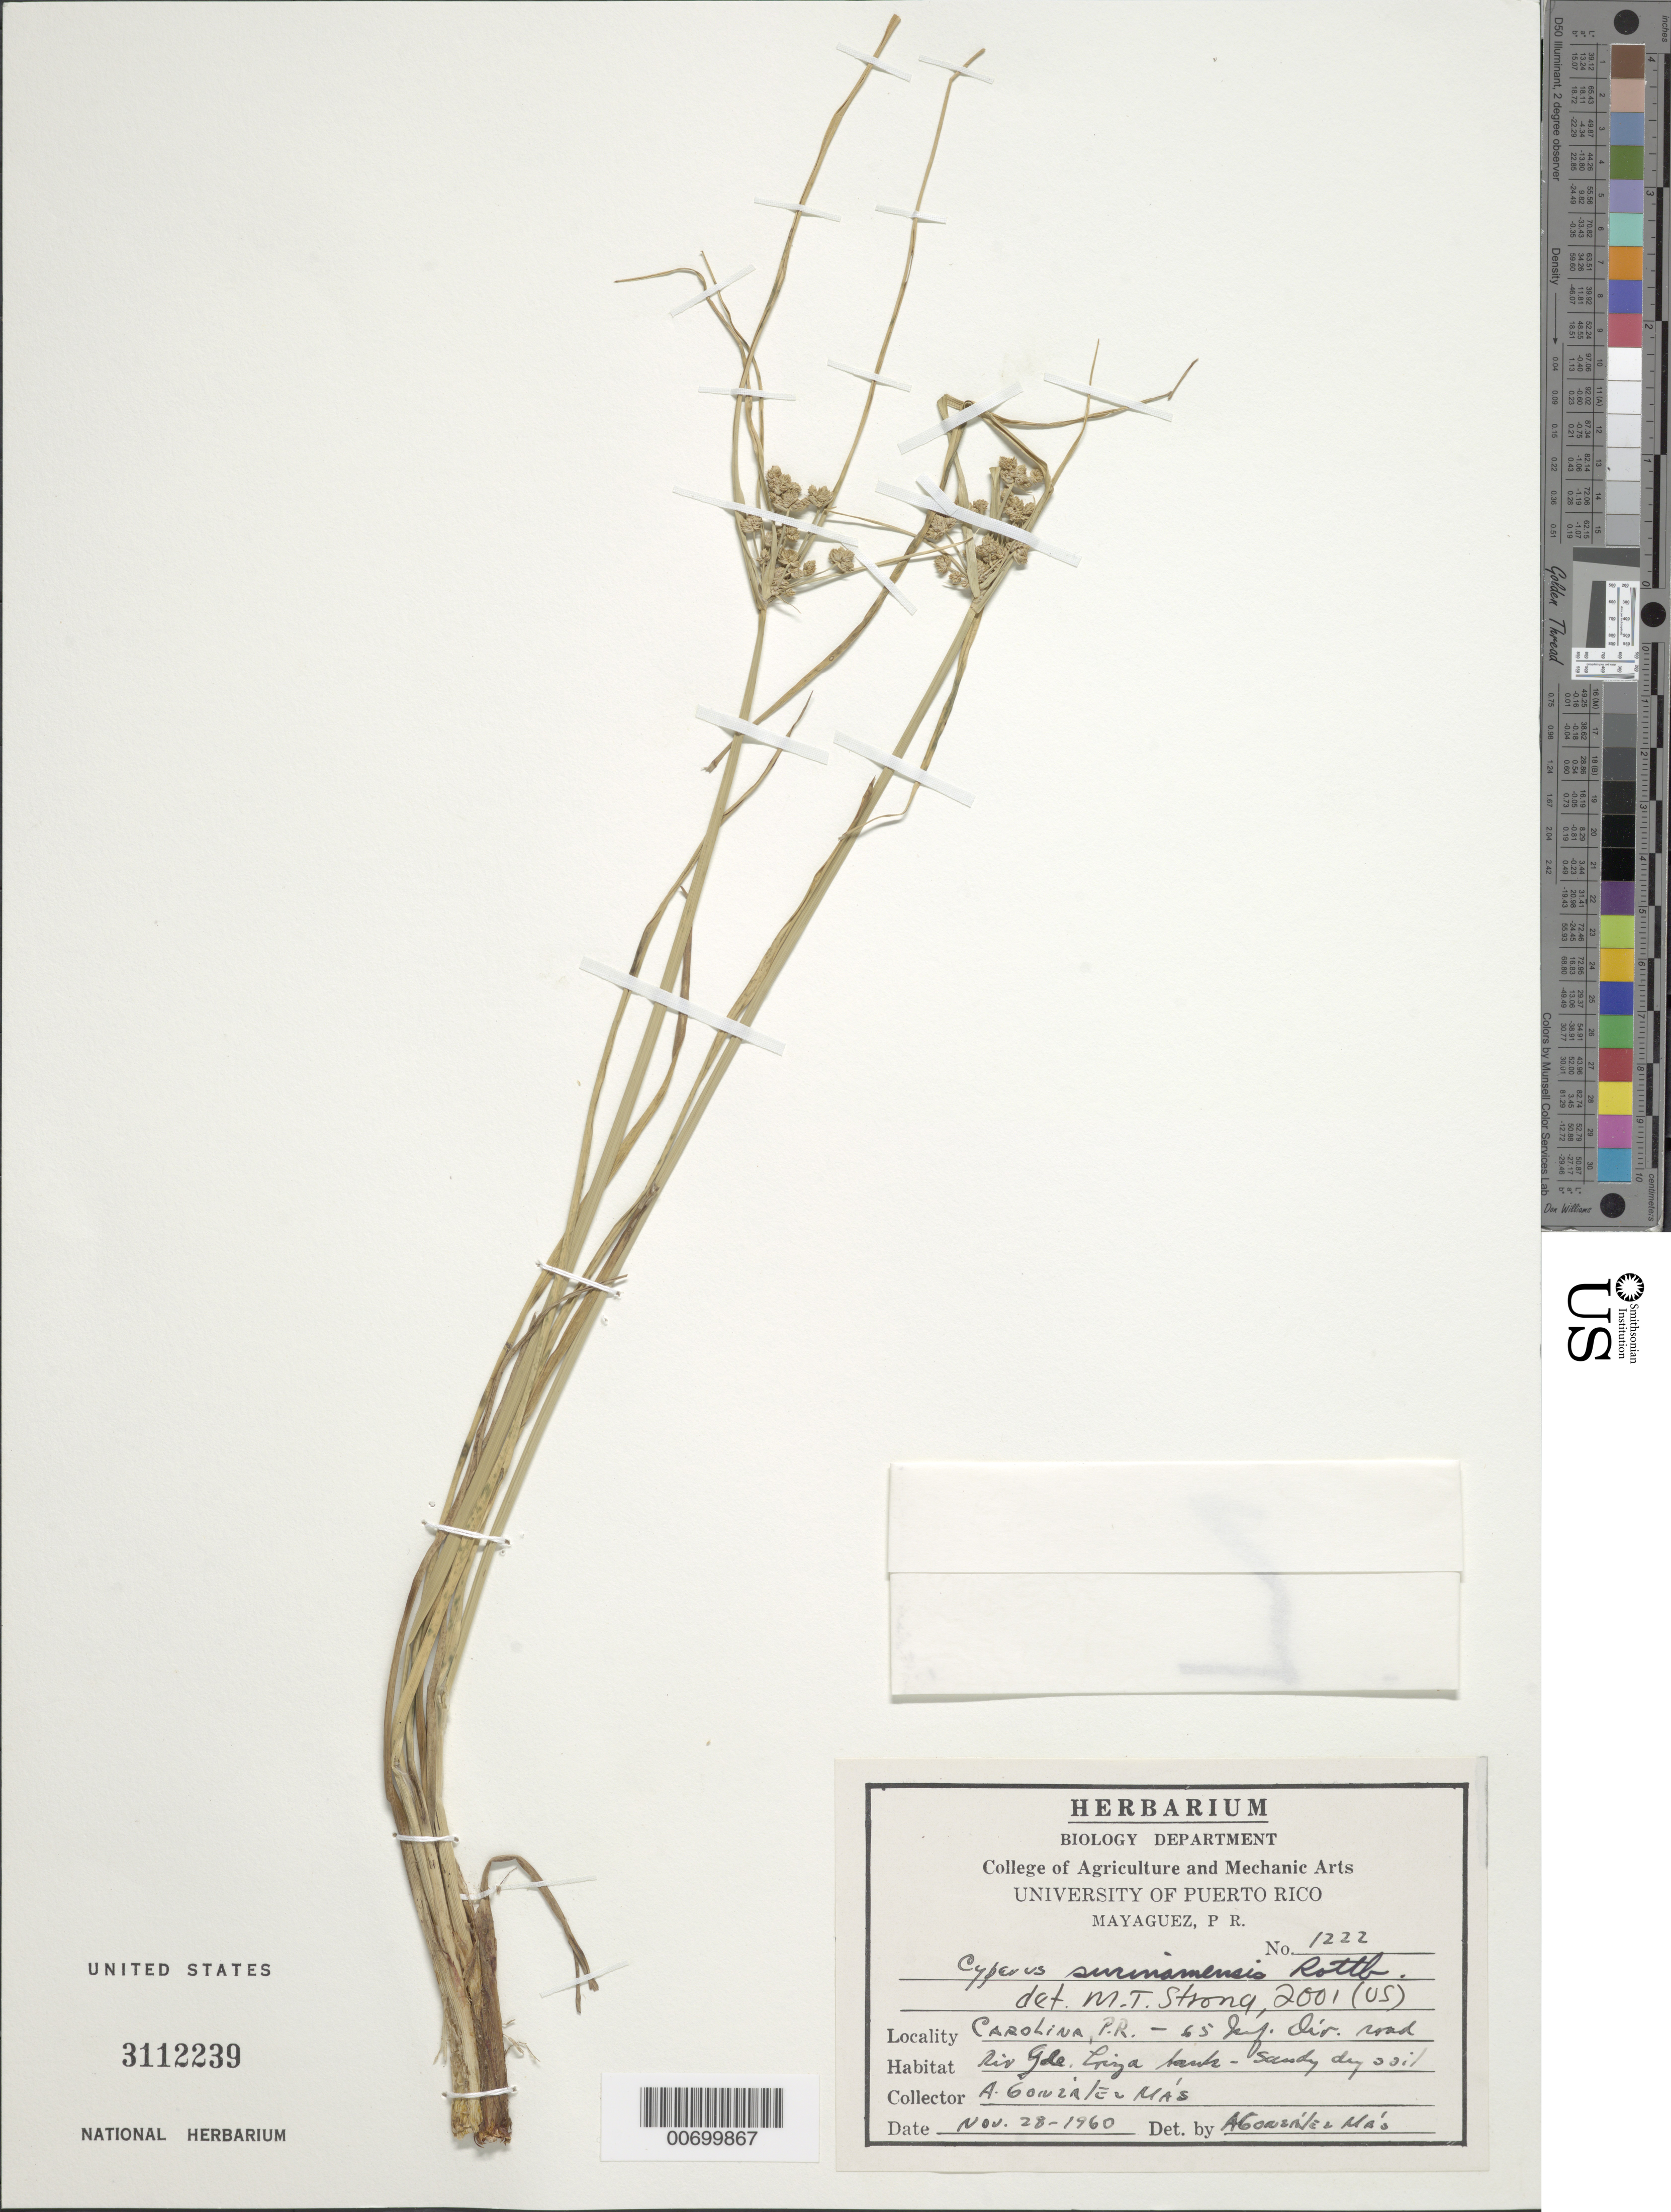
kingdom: Plantae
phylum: Tracheophyta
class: Liliopsida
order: Poales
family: Cyperaceae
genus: Cyperus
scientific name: Cyperus surinamensis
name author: Rottb.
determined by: Strong, M. T., (US), Smithsonian Institution - National Museum of Natural History (UNITED STATES)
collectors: A. González Más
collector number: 1222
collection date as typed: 28 Nov 1960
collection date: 1960-11-28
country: Puerto Rico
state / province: Río Grande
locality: Carolina: 65 Inf. Div. road, Rio Grande Loiza.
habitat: Bank.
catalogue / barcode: US 3112239